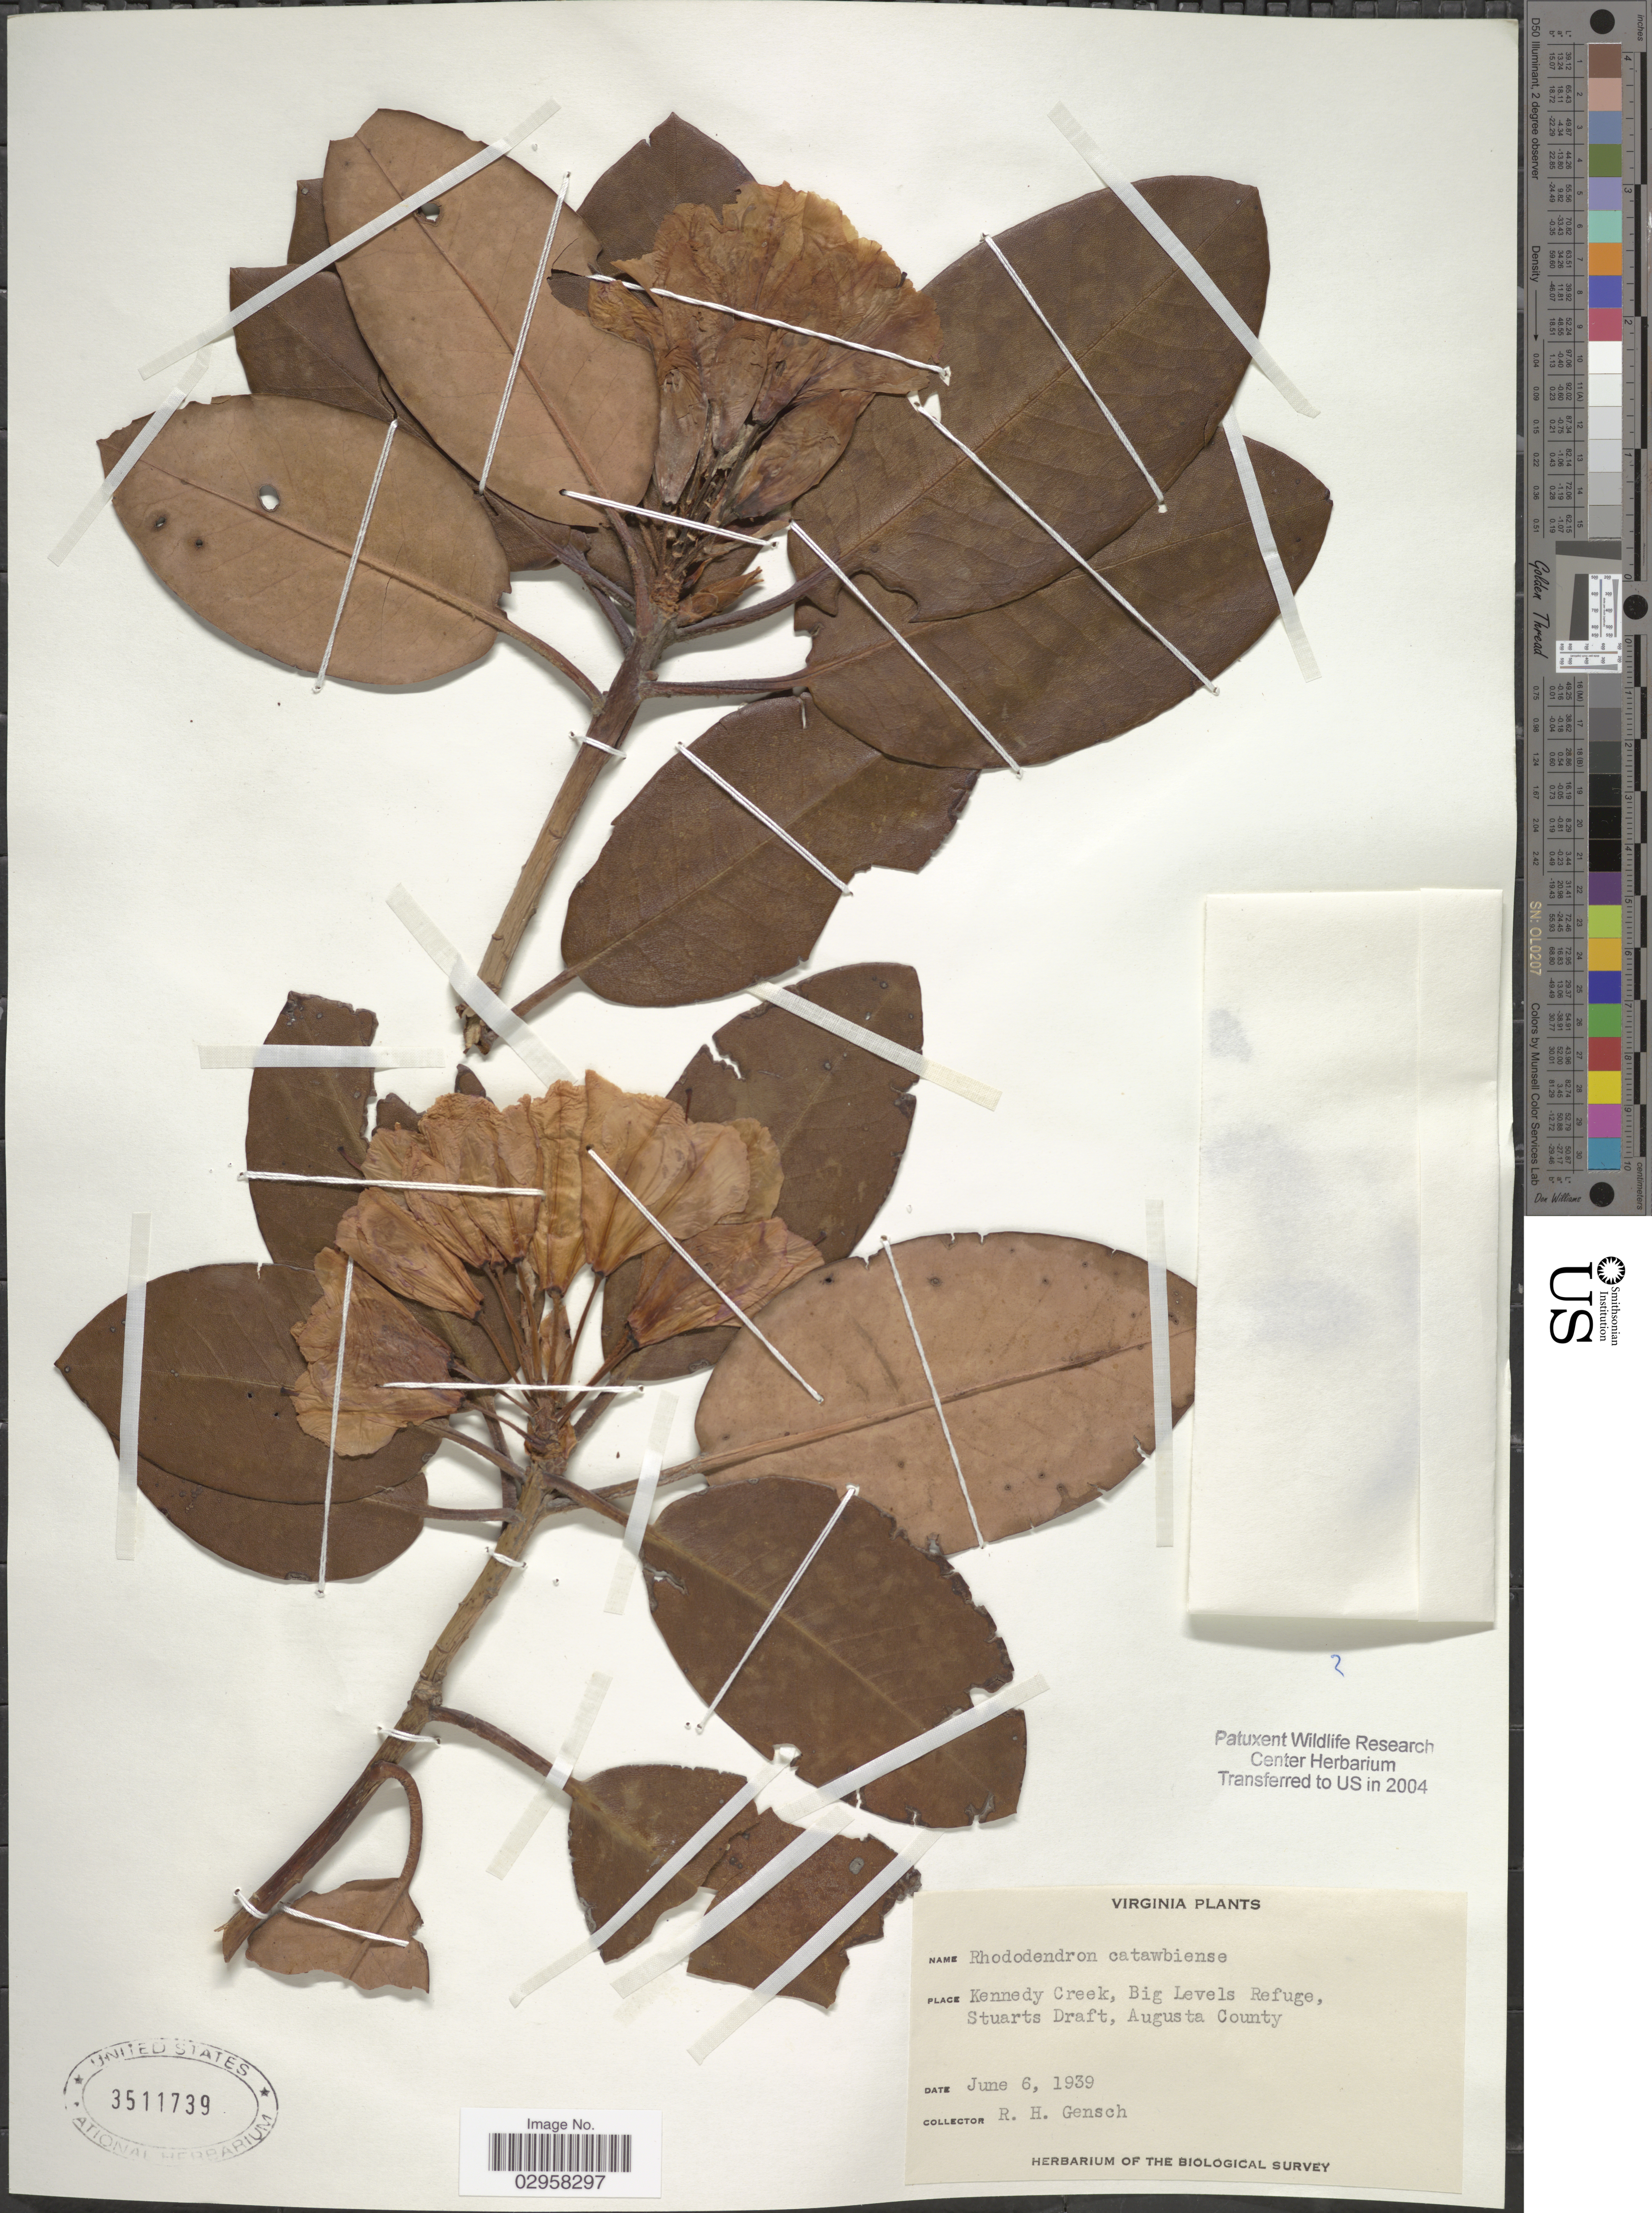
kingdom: Plantae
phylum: Tracheophyta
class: Magnoliopsida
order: Ericales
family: Ericaceae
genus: Rhododendron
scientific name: Rhododendron catawbiense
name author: Michx.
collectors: R. Gensch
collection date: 1939-06-06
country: United States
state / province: Virginia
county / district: Augusta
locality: Kennedy Creek, Big Levels Refuge, Stuarts Draft, Augusta County.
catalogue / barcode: US 3511739